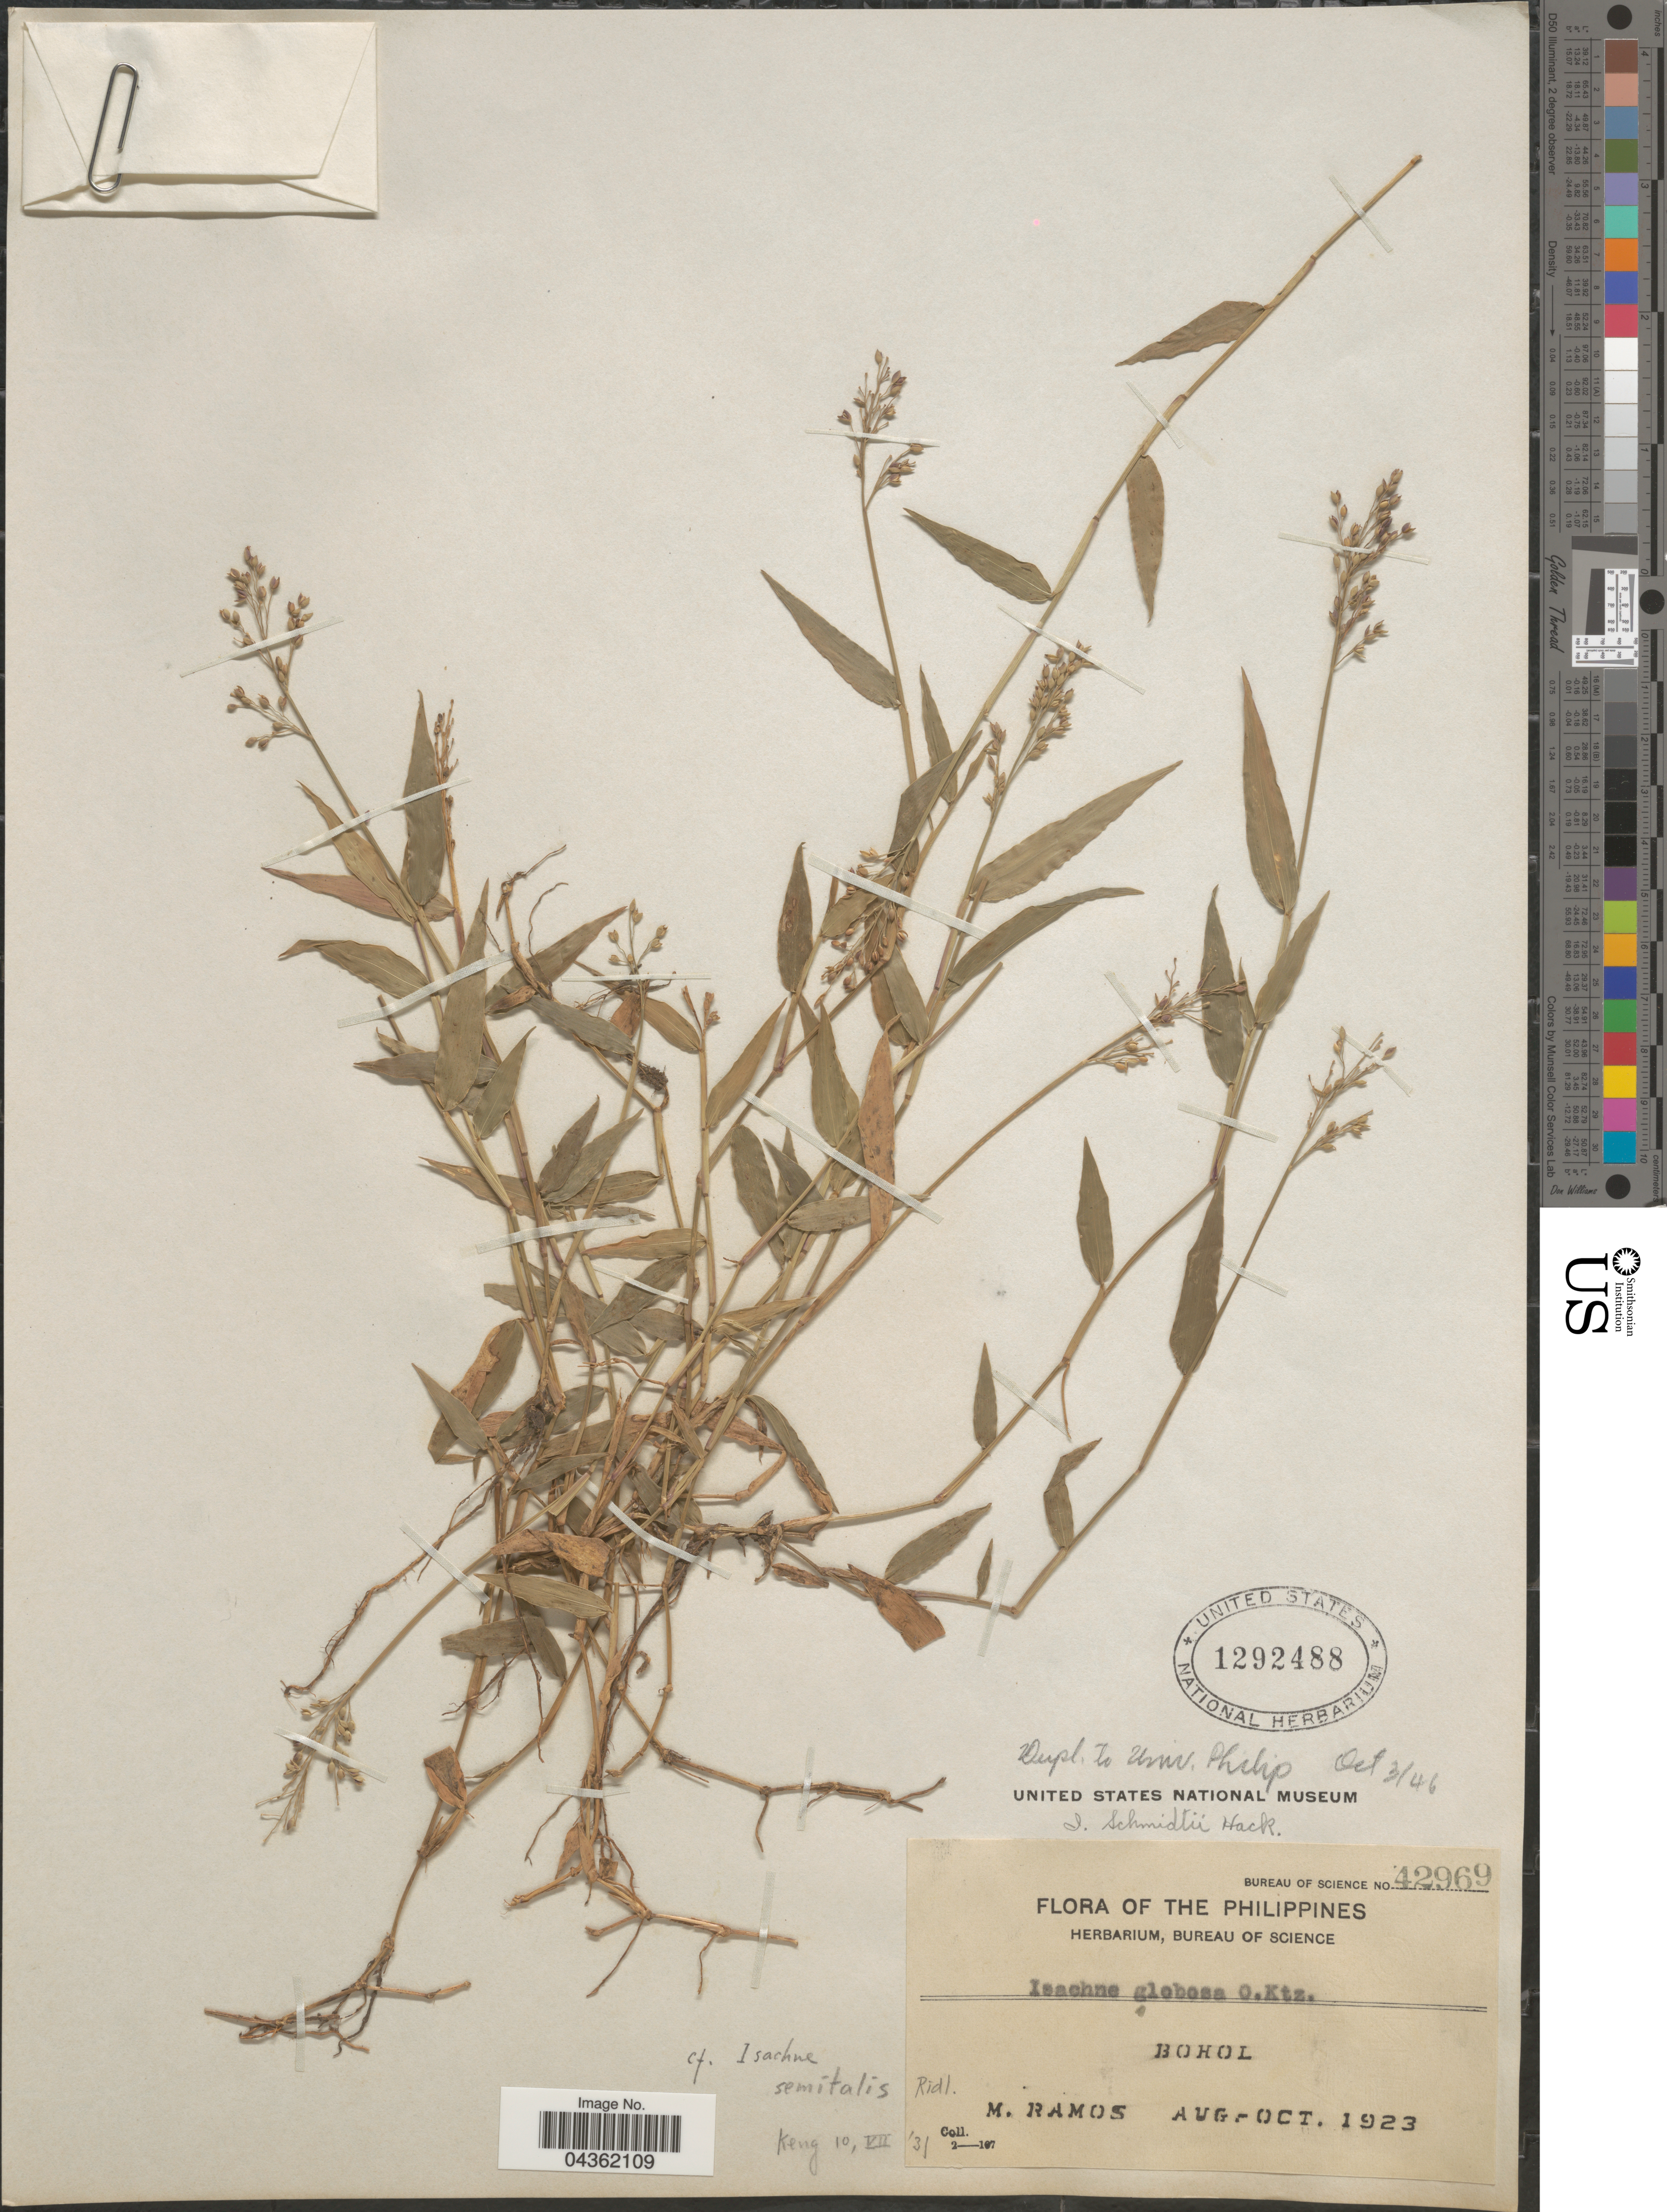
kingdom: Plantae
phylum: Tracheophyta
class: Liliopsida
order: Poales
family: Poaceae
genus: Isachne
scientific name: Isachne schmidtii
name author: Hack.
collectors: M. Ramos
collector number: Bureau of Science 42969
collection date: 1923-08/1923-10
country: Philippines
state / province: Central Visayas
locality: Bohol.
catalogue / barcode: US 1292488